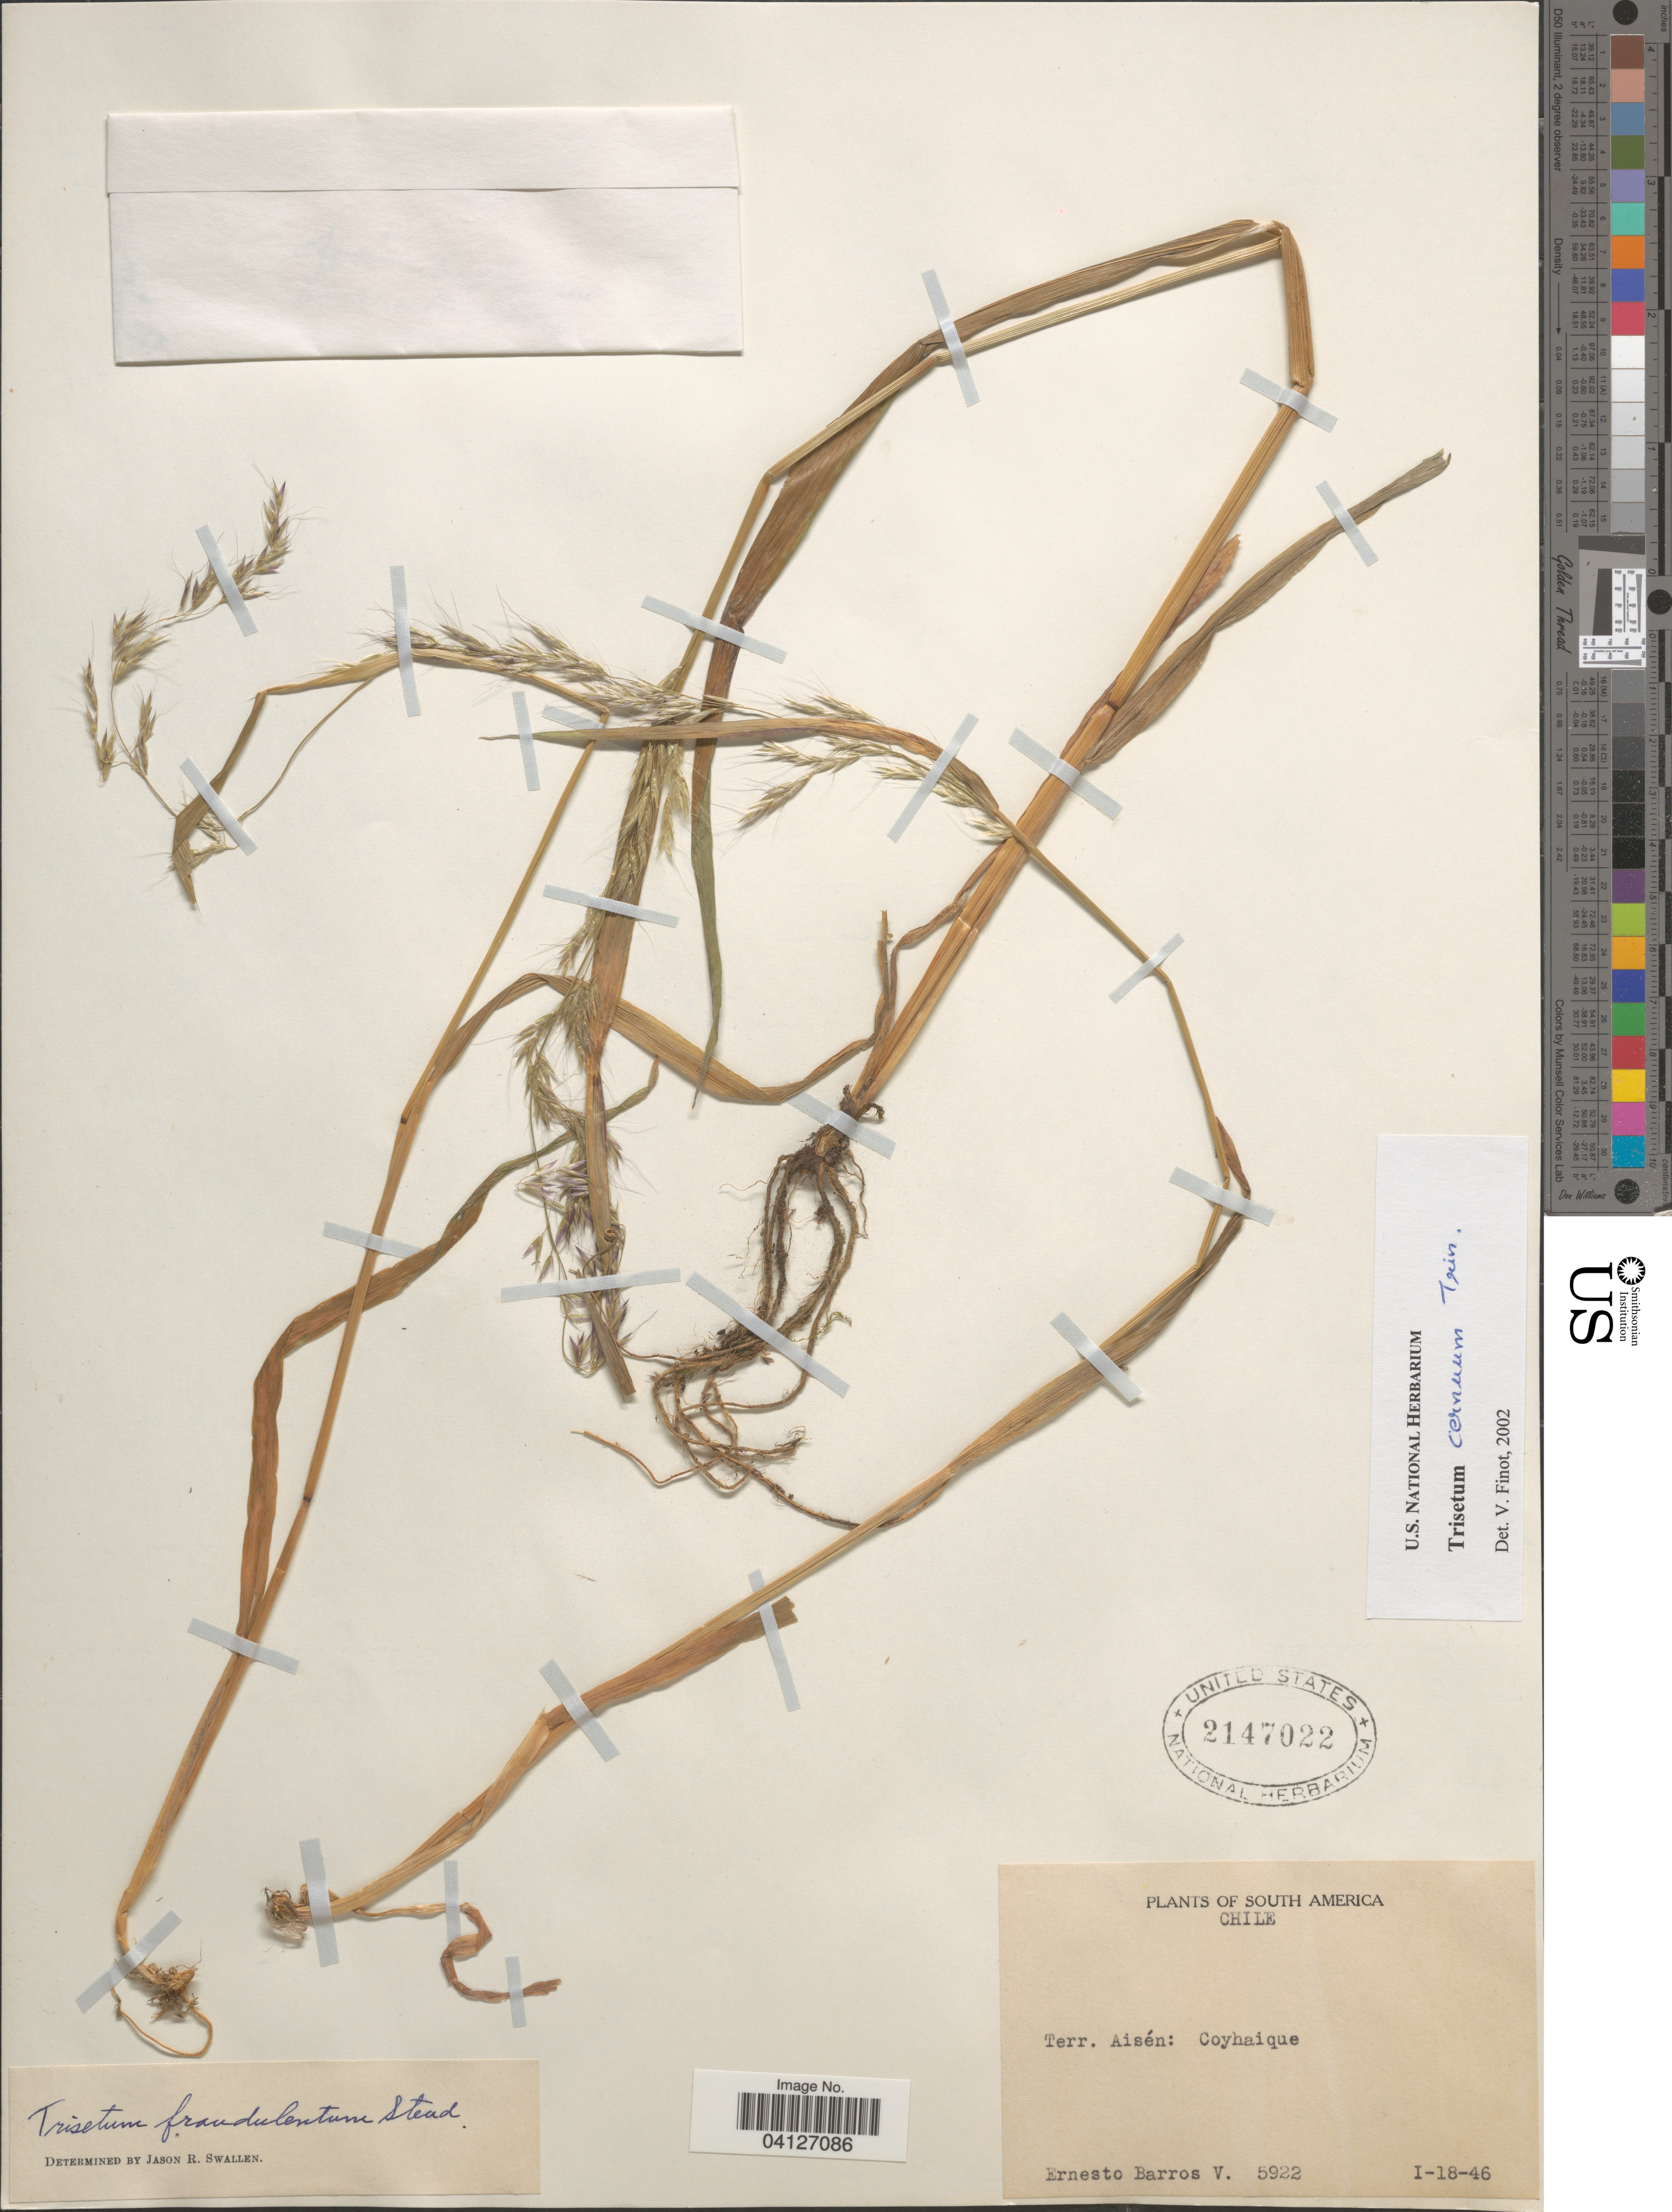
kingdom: Plantae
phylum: Tracheophyta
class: Liliopsida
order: Poales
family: Poaceae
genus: Trisetum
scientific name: Trisetum cernuum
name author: Trin.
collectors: E. Barros V.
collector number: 5922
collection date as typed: Transcribed d/m/y: 18/1/46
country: Chile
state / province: Aisén (XI)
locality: Terr. Aisén: Coyhaique.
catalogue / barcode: US 2147022